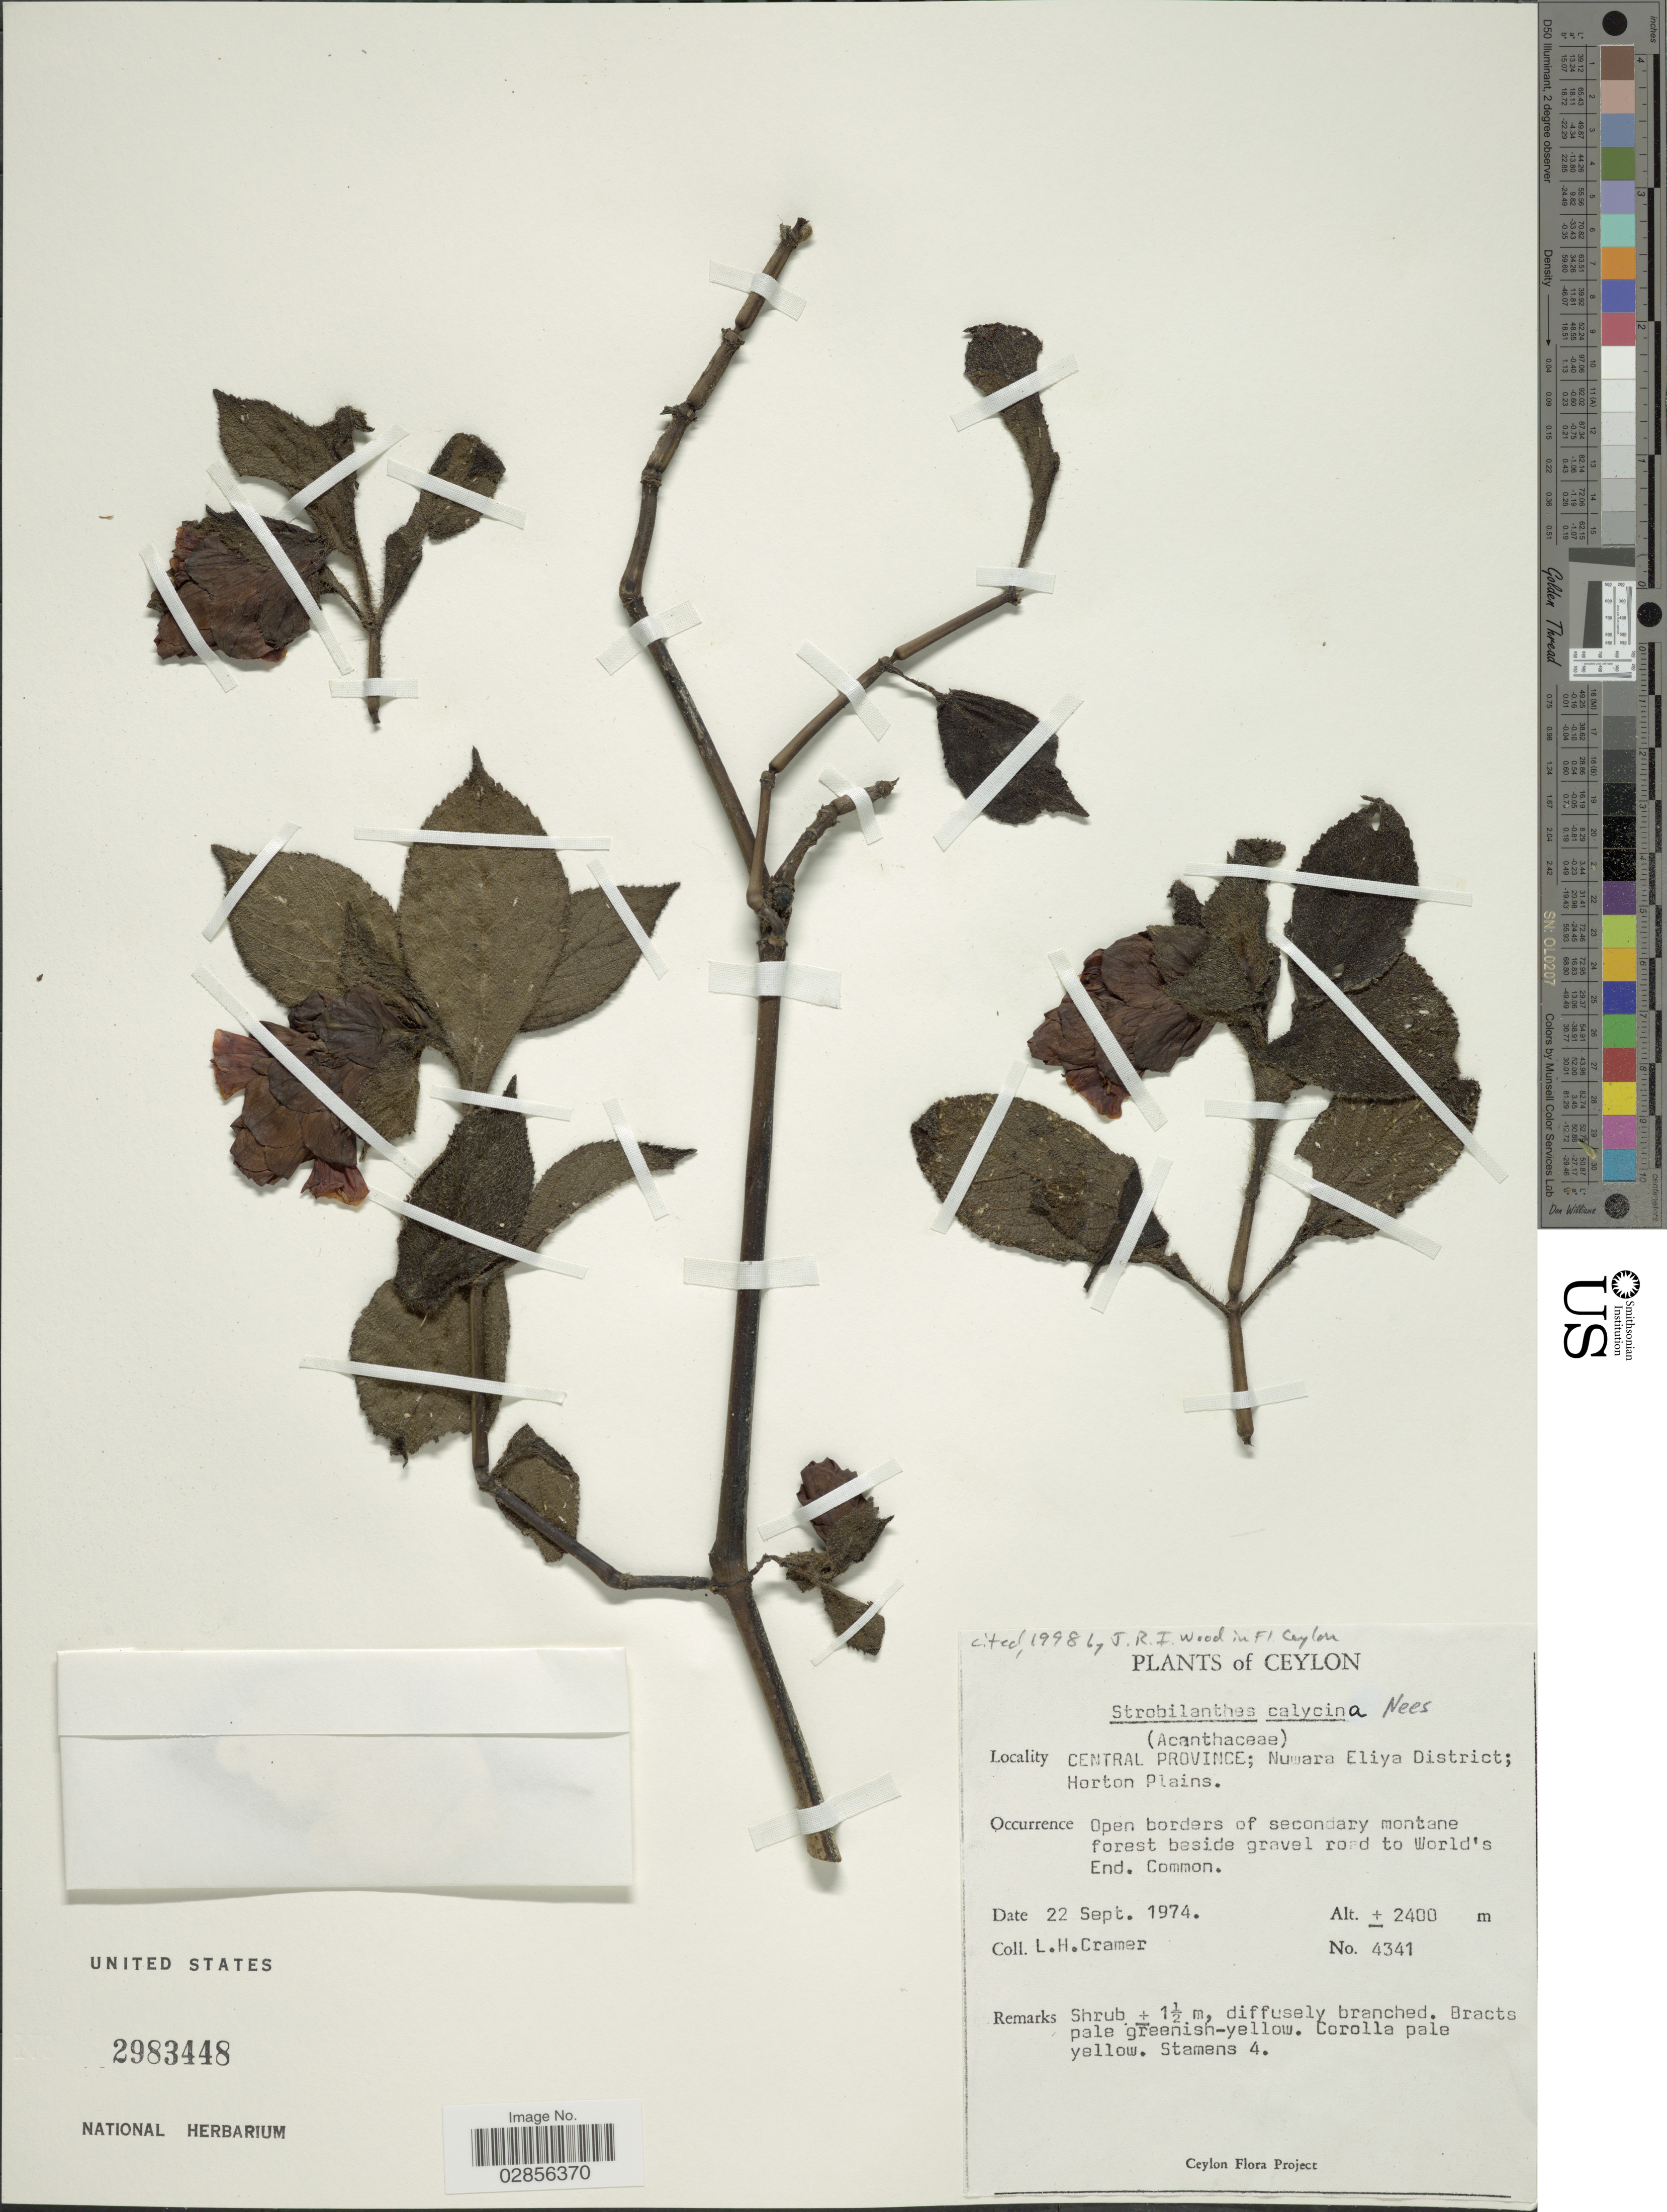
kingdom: Plantae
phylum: Tracheophyta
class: Magnoliopsida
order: Lamiales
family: Acanthaceae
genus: Strobilanthes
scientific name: Strobilanthes calycina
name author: Nees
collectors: L. H. Cramer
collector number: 4341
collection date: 1974-09-22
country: Sri Lanka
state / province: Central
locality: Ceylon. Nuwara Eliya District; Horton Plains.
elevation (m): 2400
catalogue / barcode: US 2983448